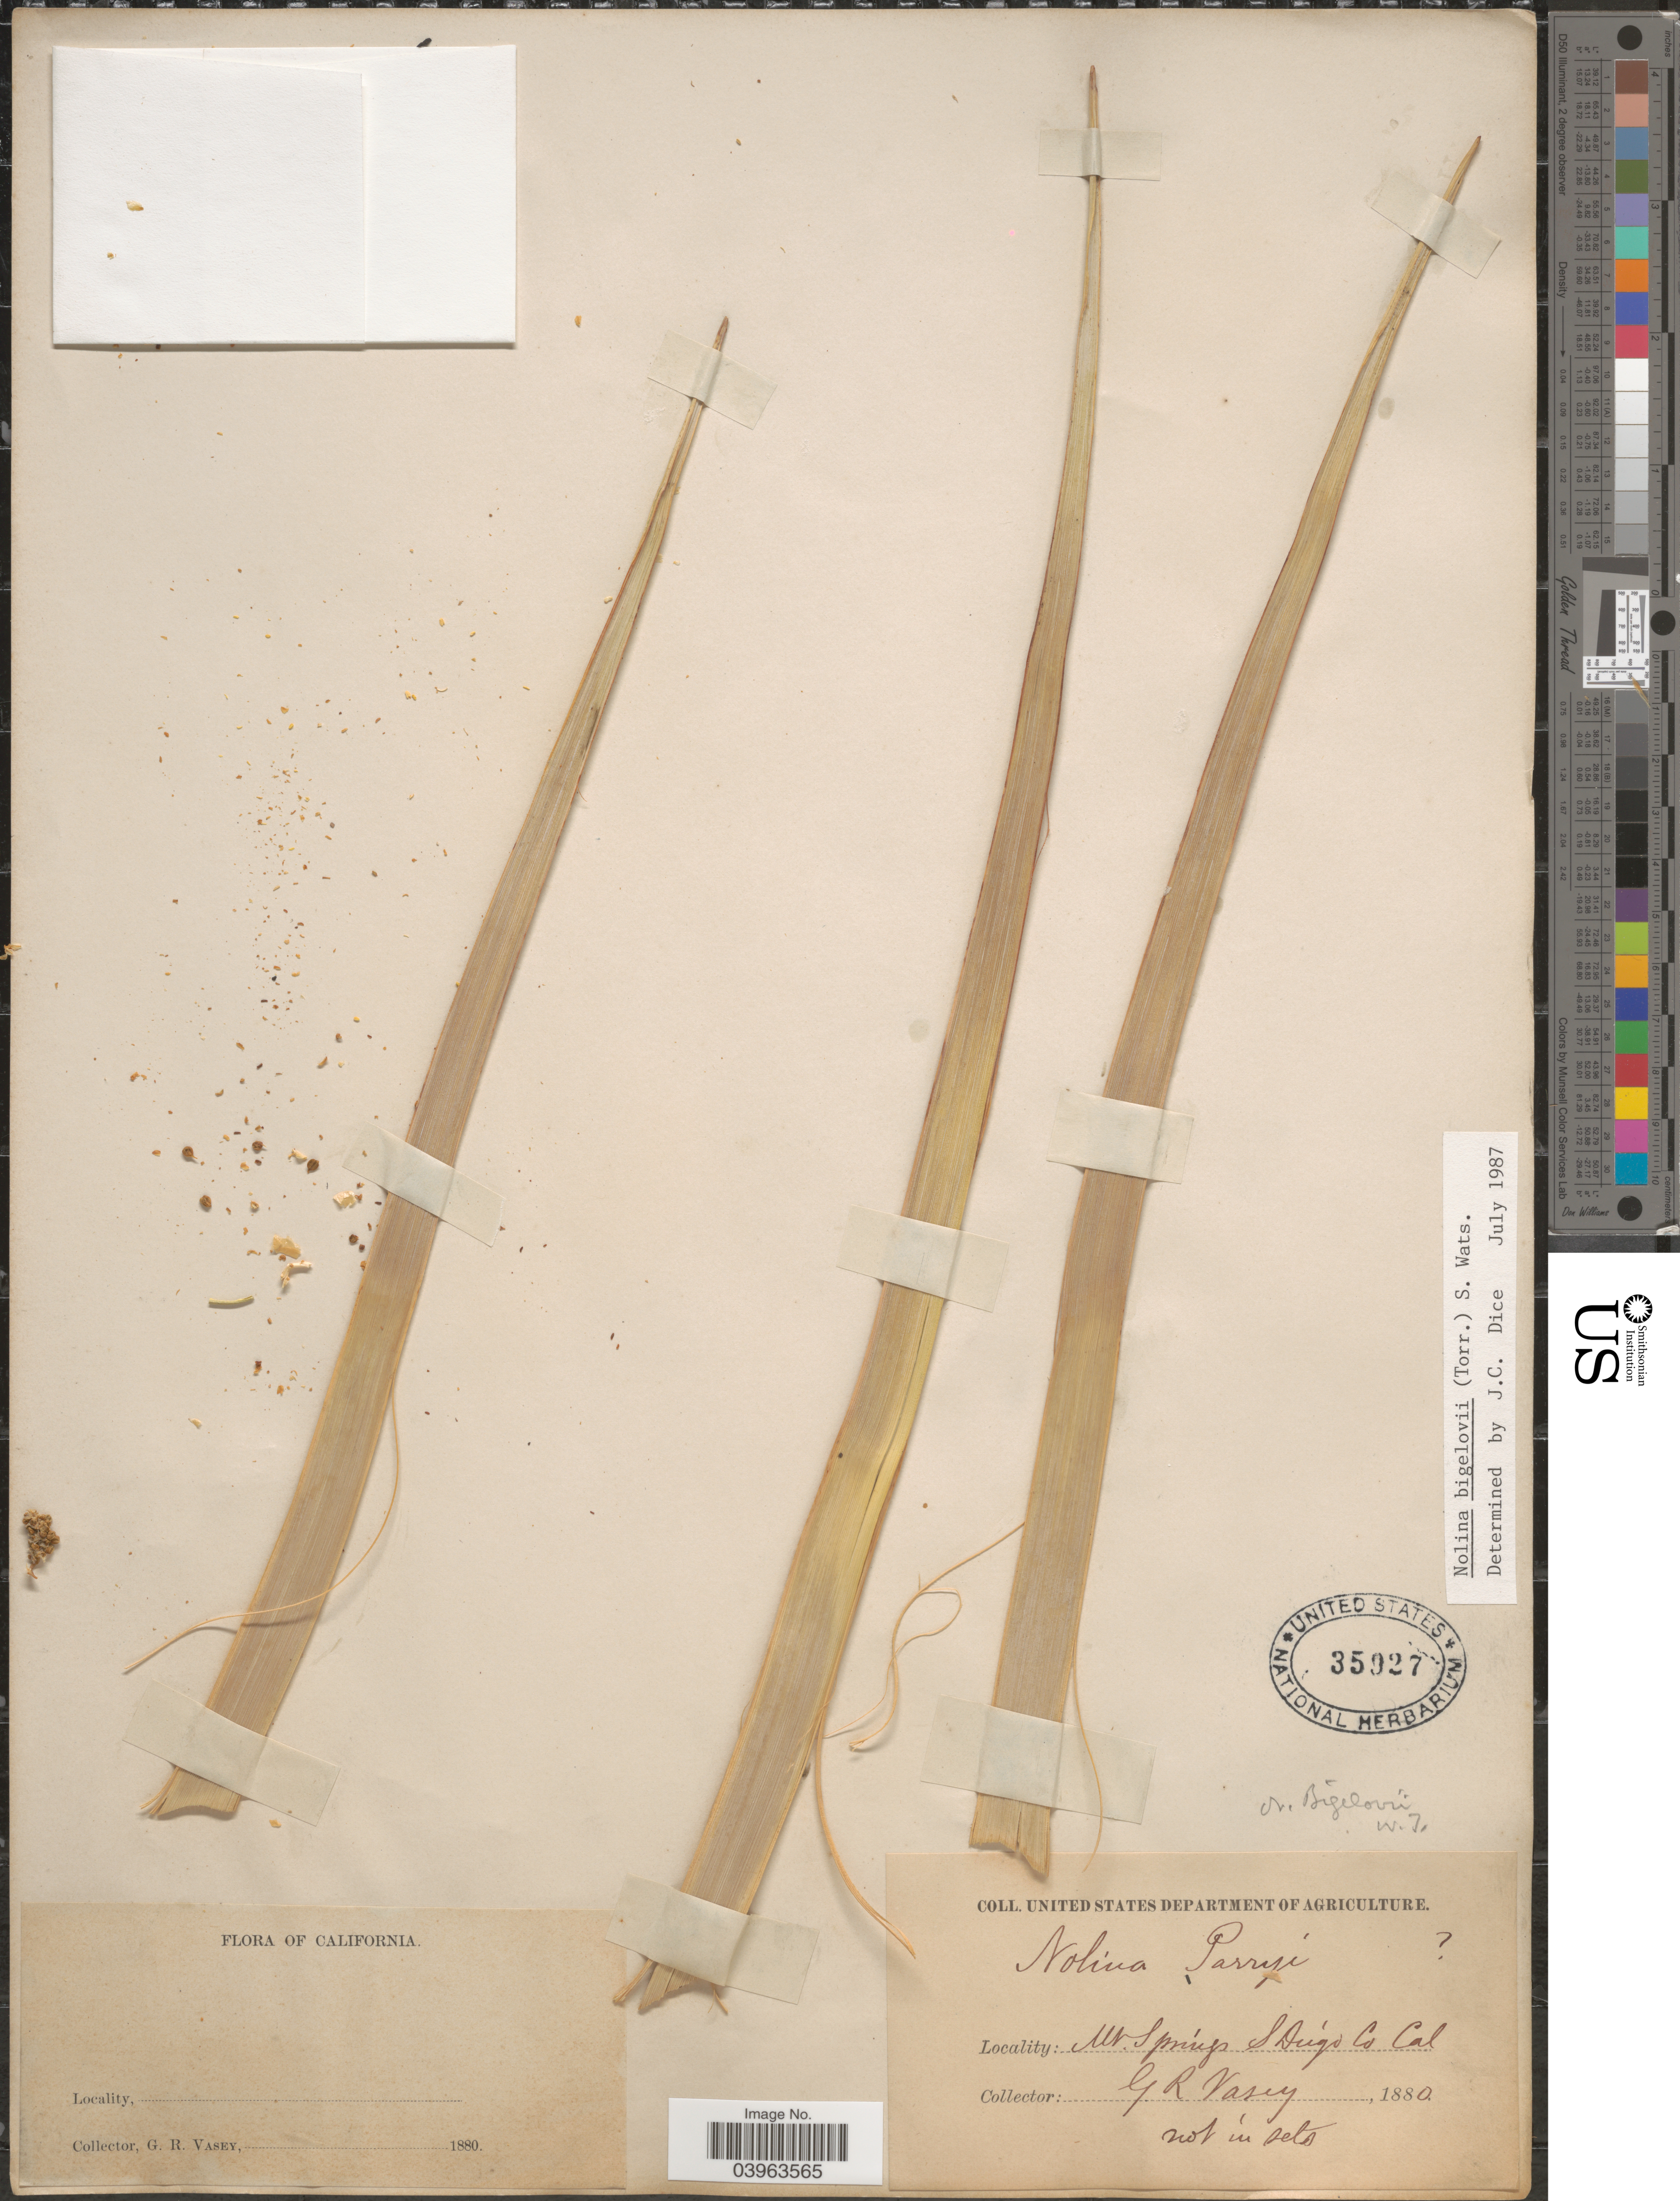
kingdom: Plantae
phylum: Tracheophyta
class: Liliopsida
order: Asparagales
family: Asparagaceae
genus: Nolina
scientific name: Nolina bigelovii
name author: (Torr.) S. Watson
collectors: G. R. Vasey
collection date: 1880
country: United States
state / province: California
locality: Mt. Springs S Diego Co.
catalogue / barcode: US 35927